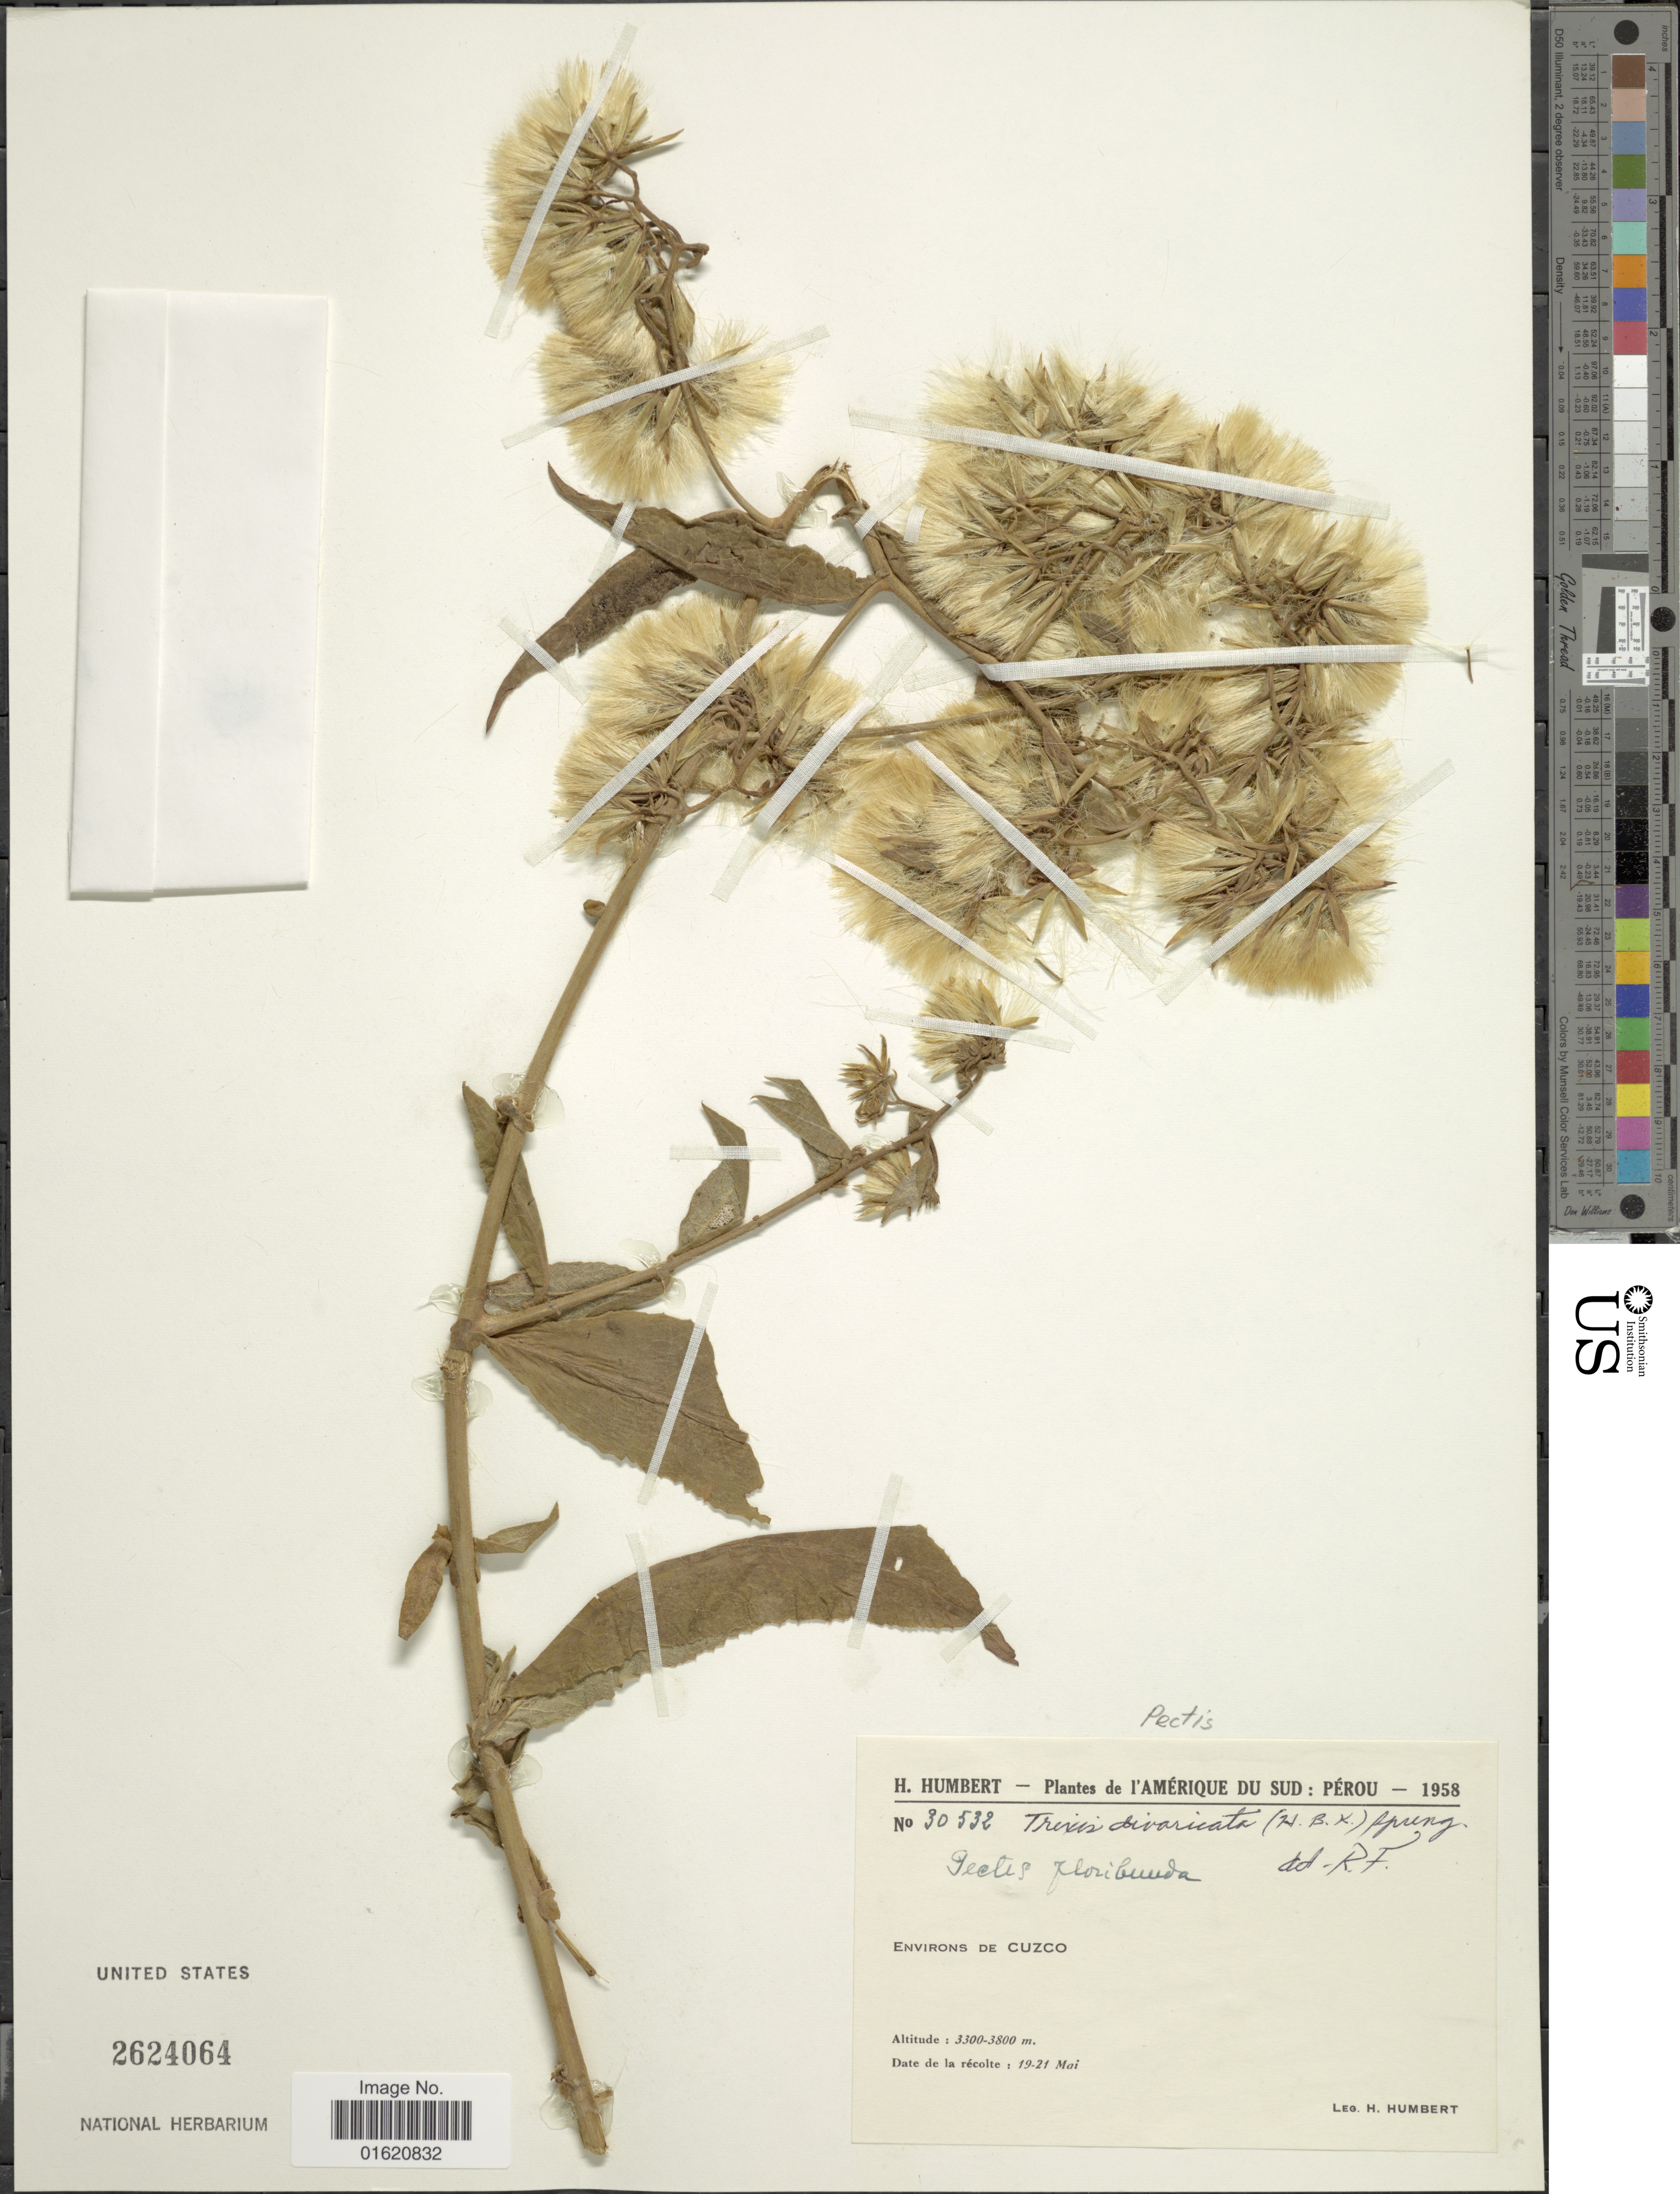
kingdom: Plantae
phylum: Tracheophyta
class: Magnoliopsida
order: Asterales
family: Asteraceae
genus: Trixis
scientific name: Trixis antimenorrhoea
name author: (Schrank) Mart. ex Kuntze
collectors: H. Humbert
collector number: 30532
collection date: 1958-05-19/1958-05-21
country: Peru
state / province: Cusco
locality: Environs de Cuzco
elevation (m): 3300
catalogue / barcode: US 2624064